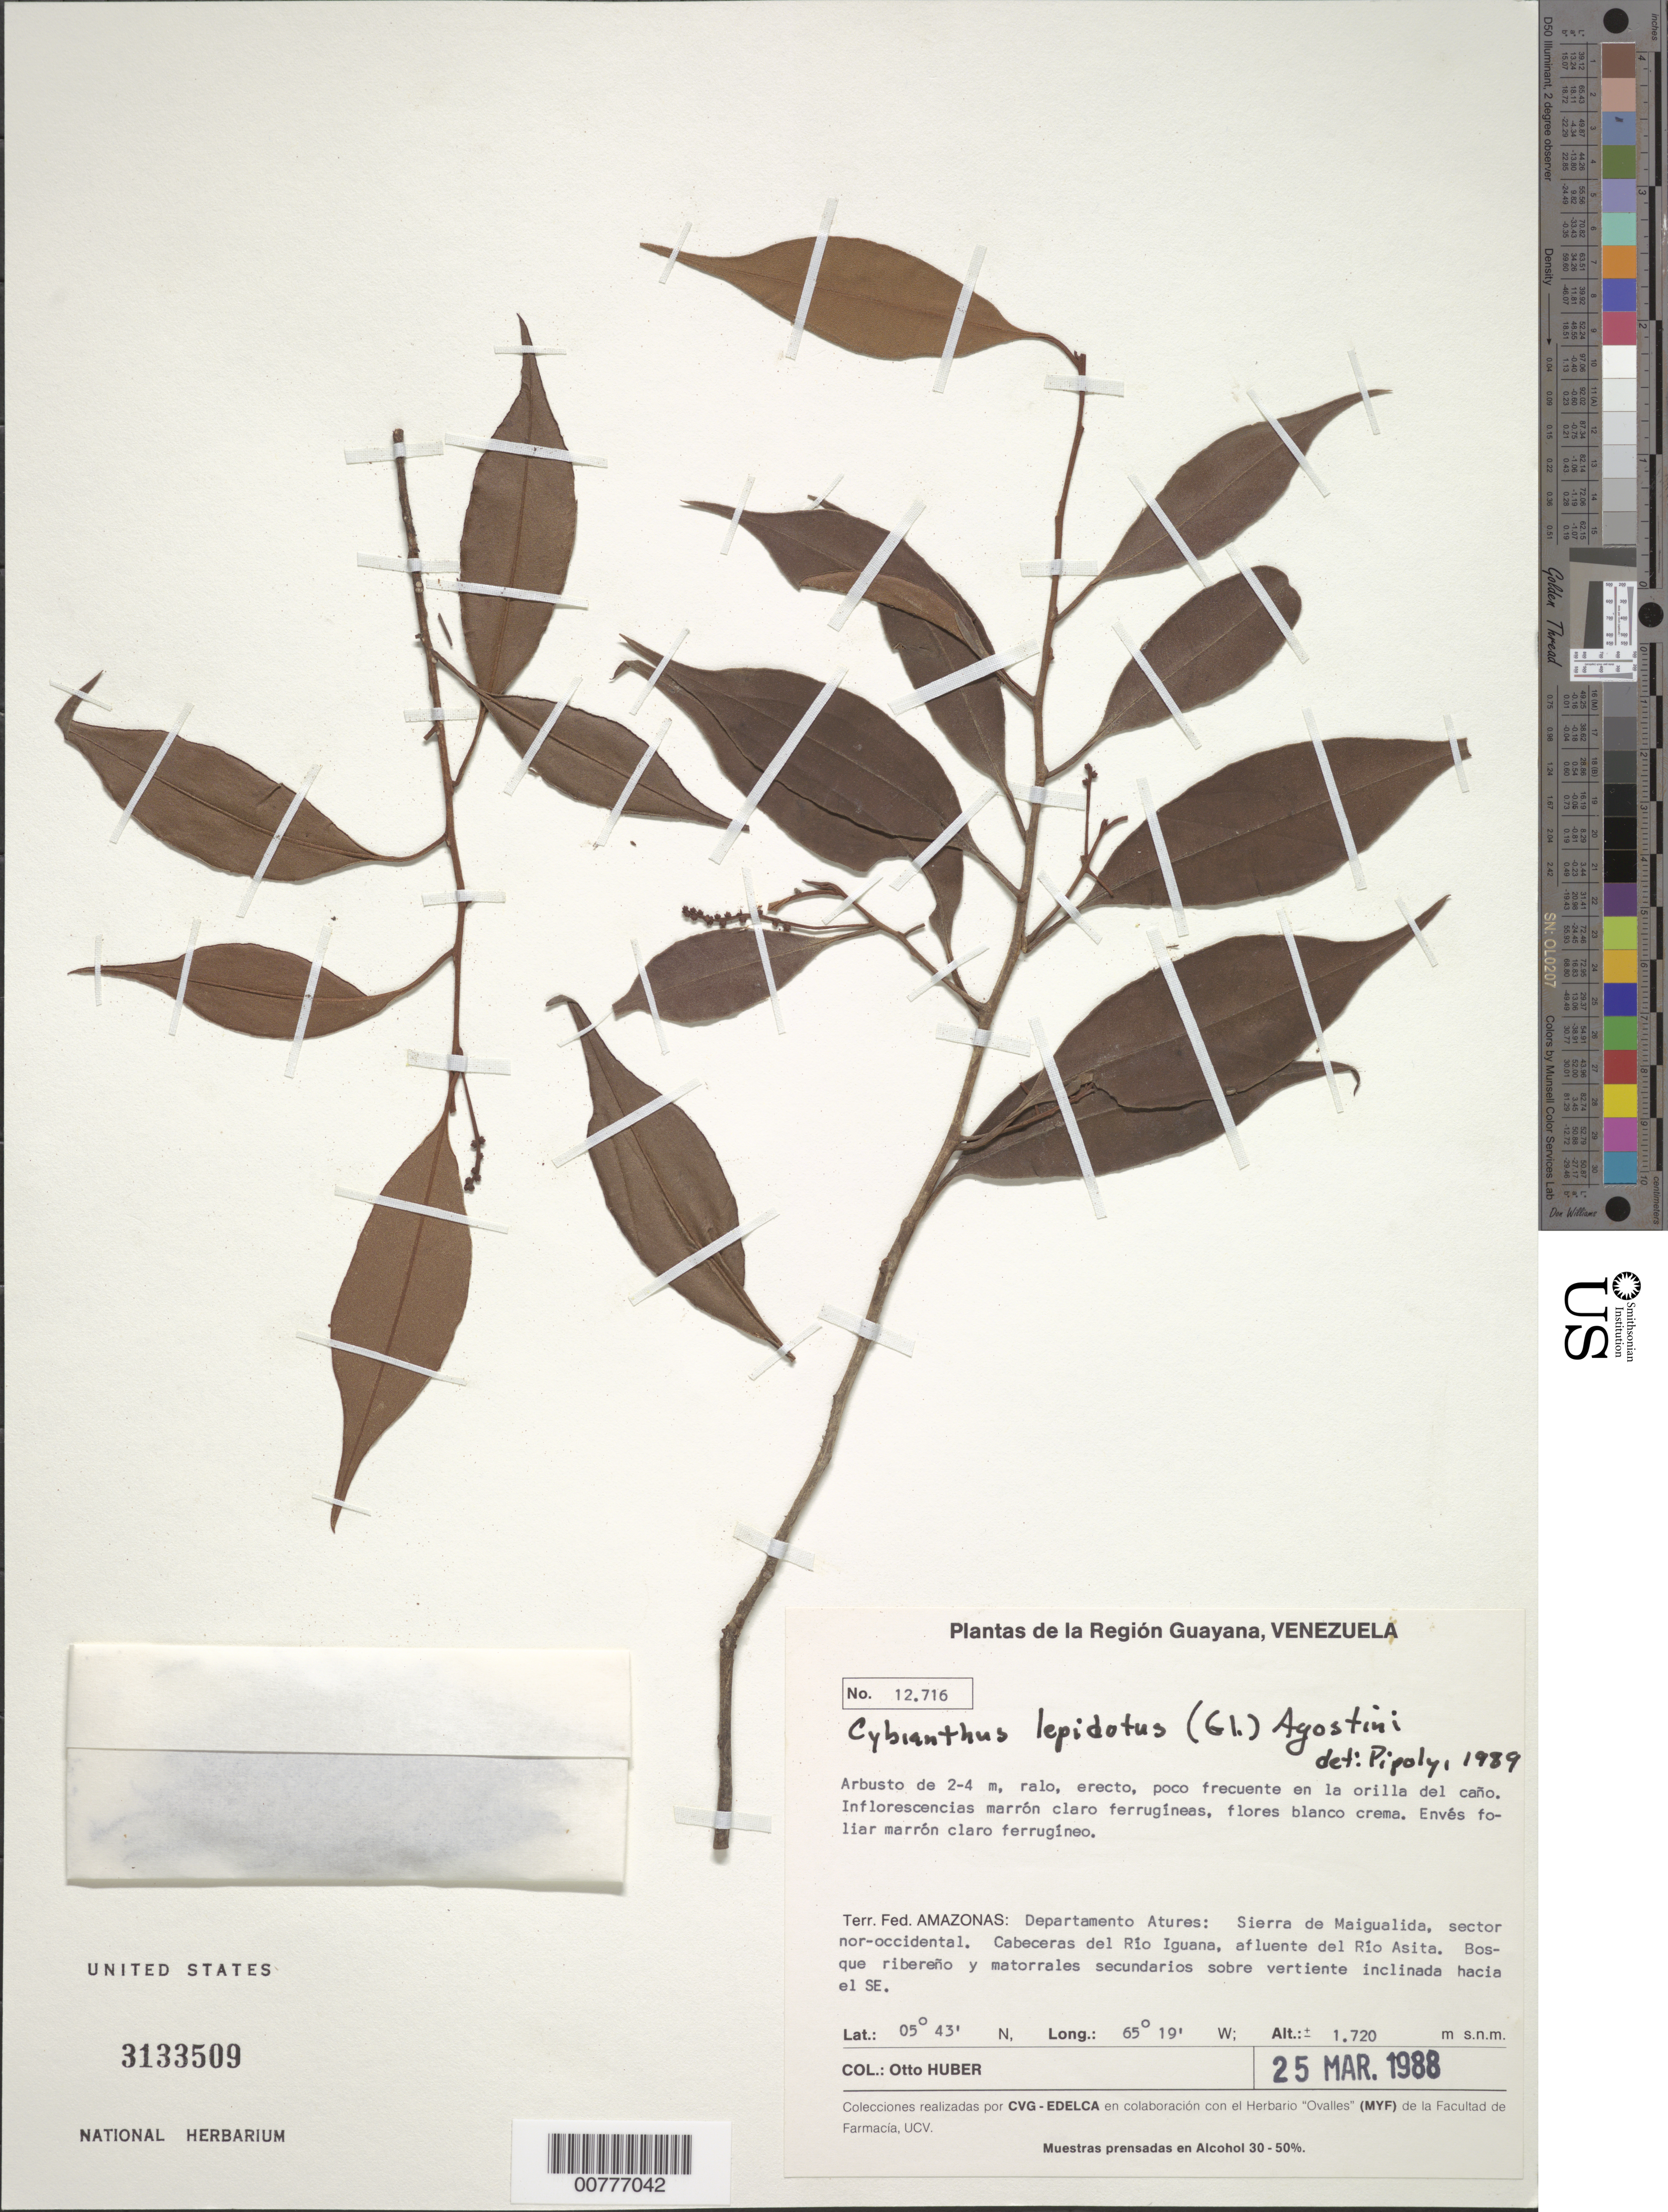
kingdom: Plantae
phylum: Tracheophyta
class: Magnoliopsida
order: Ericales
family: Primulaceae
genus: Cybianthus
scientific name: Cybianthus lepidotus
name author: (Gleason) G. Agostini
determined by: Pipoly, J. J., III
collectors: O. Huber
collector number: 12716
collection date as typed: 25-Mar-88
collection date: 1988-03-25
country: Venezuela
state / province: Amazonas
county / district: Atures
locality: Sierra de Maigualida, sector nor-occidental; cabeceras del Río Iguana, afluente del Río Asita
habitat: Bosque ribereno y matorrales secundarios sobre vertiente inclinada haci el SE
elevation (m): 1720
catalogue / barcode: US 3133509